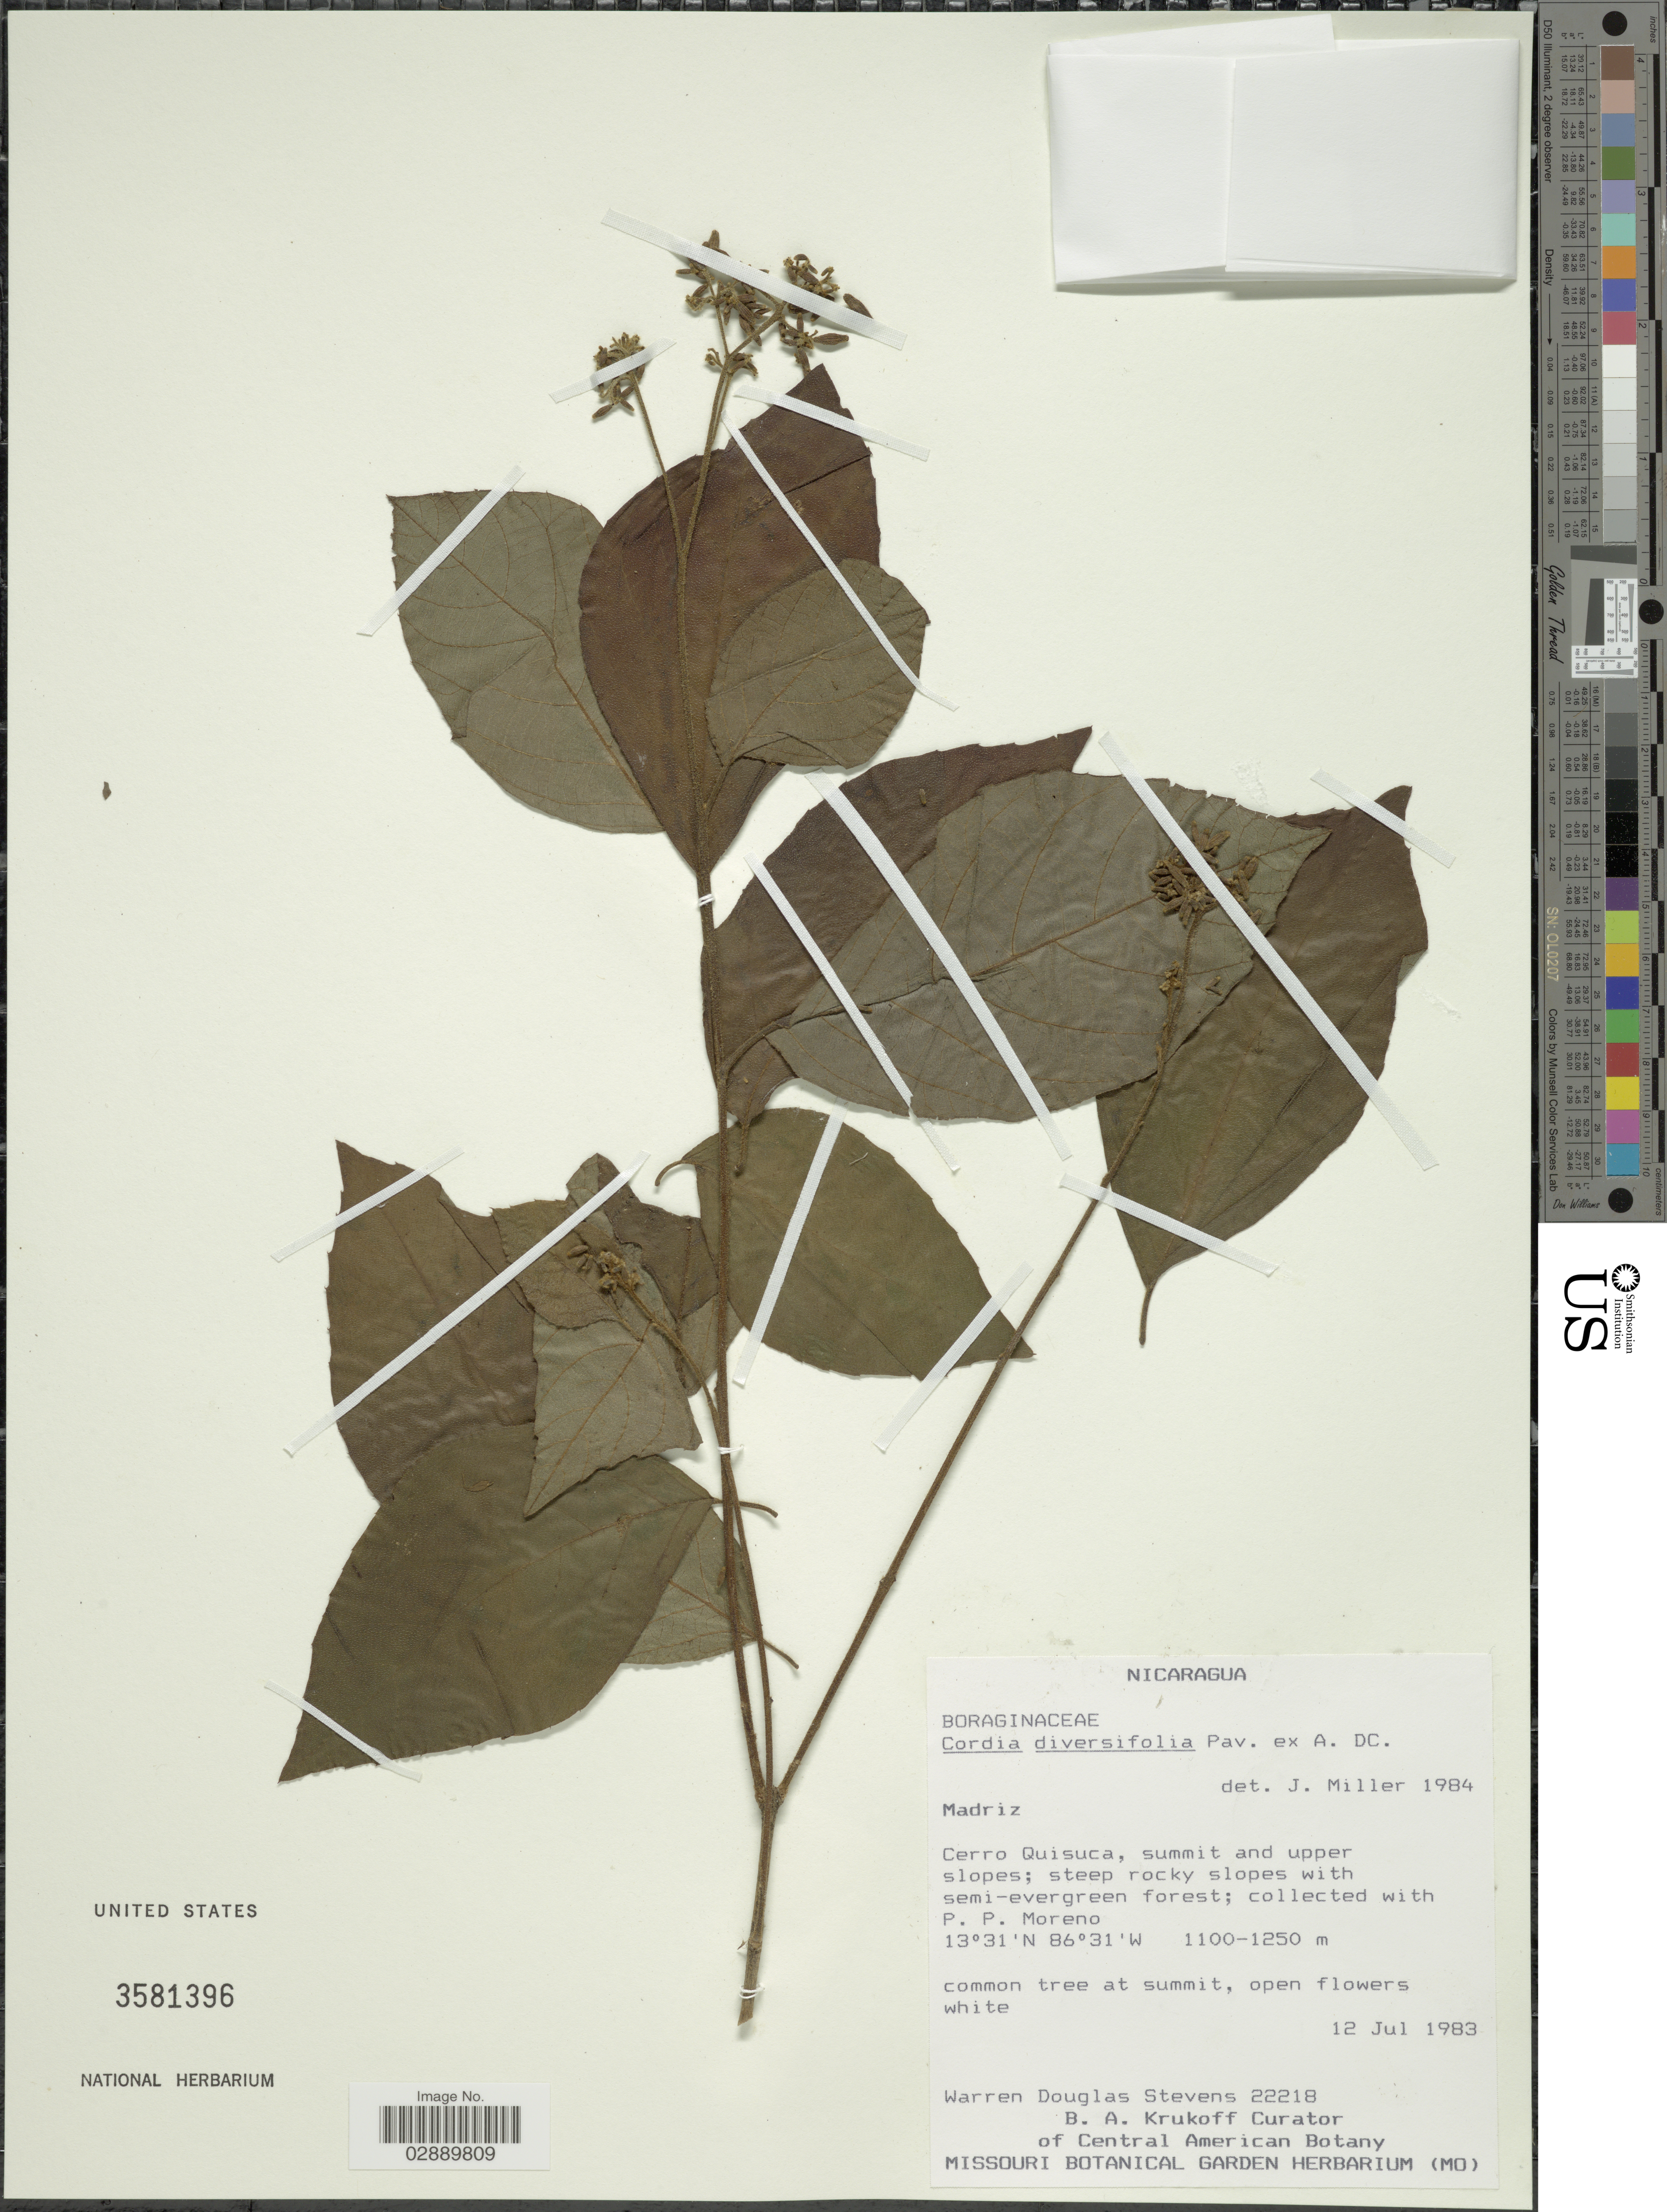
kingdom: Plantae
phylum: Tracheophyta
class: Magnoliopsida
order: Boraginales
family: Cordiaceae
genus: Cordia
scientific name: Cordia diversifolia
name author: Pav. ex DC.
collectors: W. D. Stevens & P. Moreno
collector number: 22218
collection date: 1983-07-12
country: Nicaragua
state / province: Madriz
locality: Cerro Quisuca, summit and upper slopes; steep rocky slopes with semi-evergreen forest.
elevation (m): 1100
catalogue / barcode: US 3581396